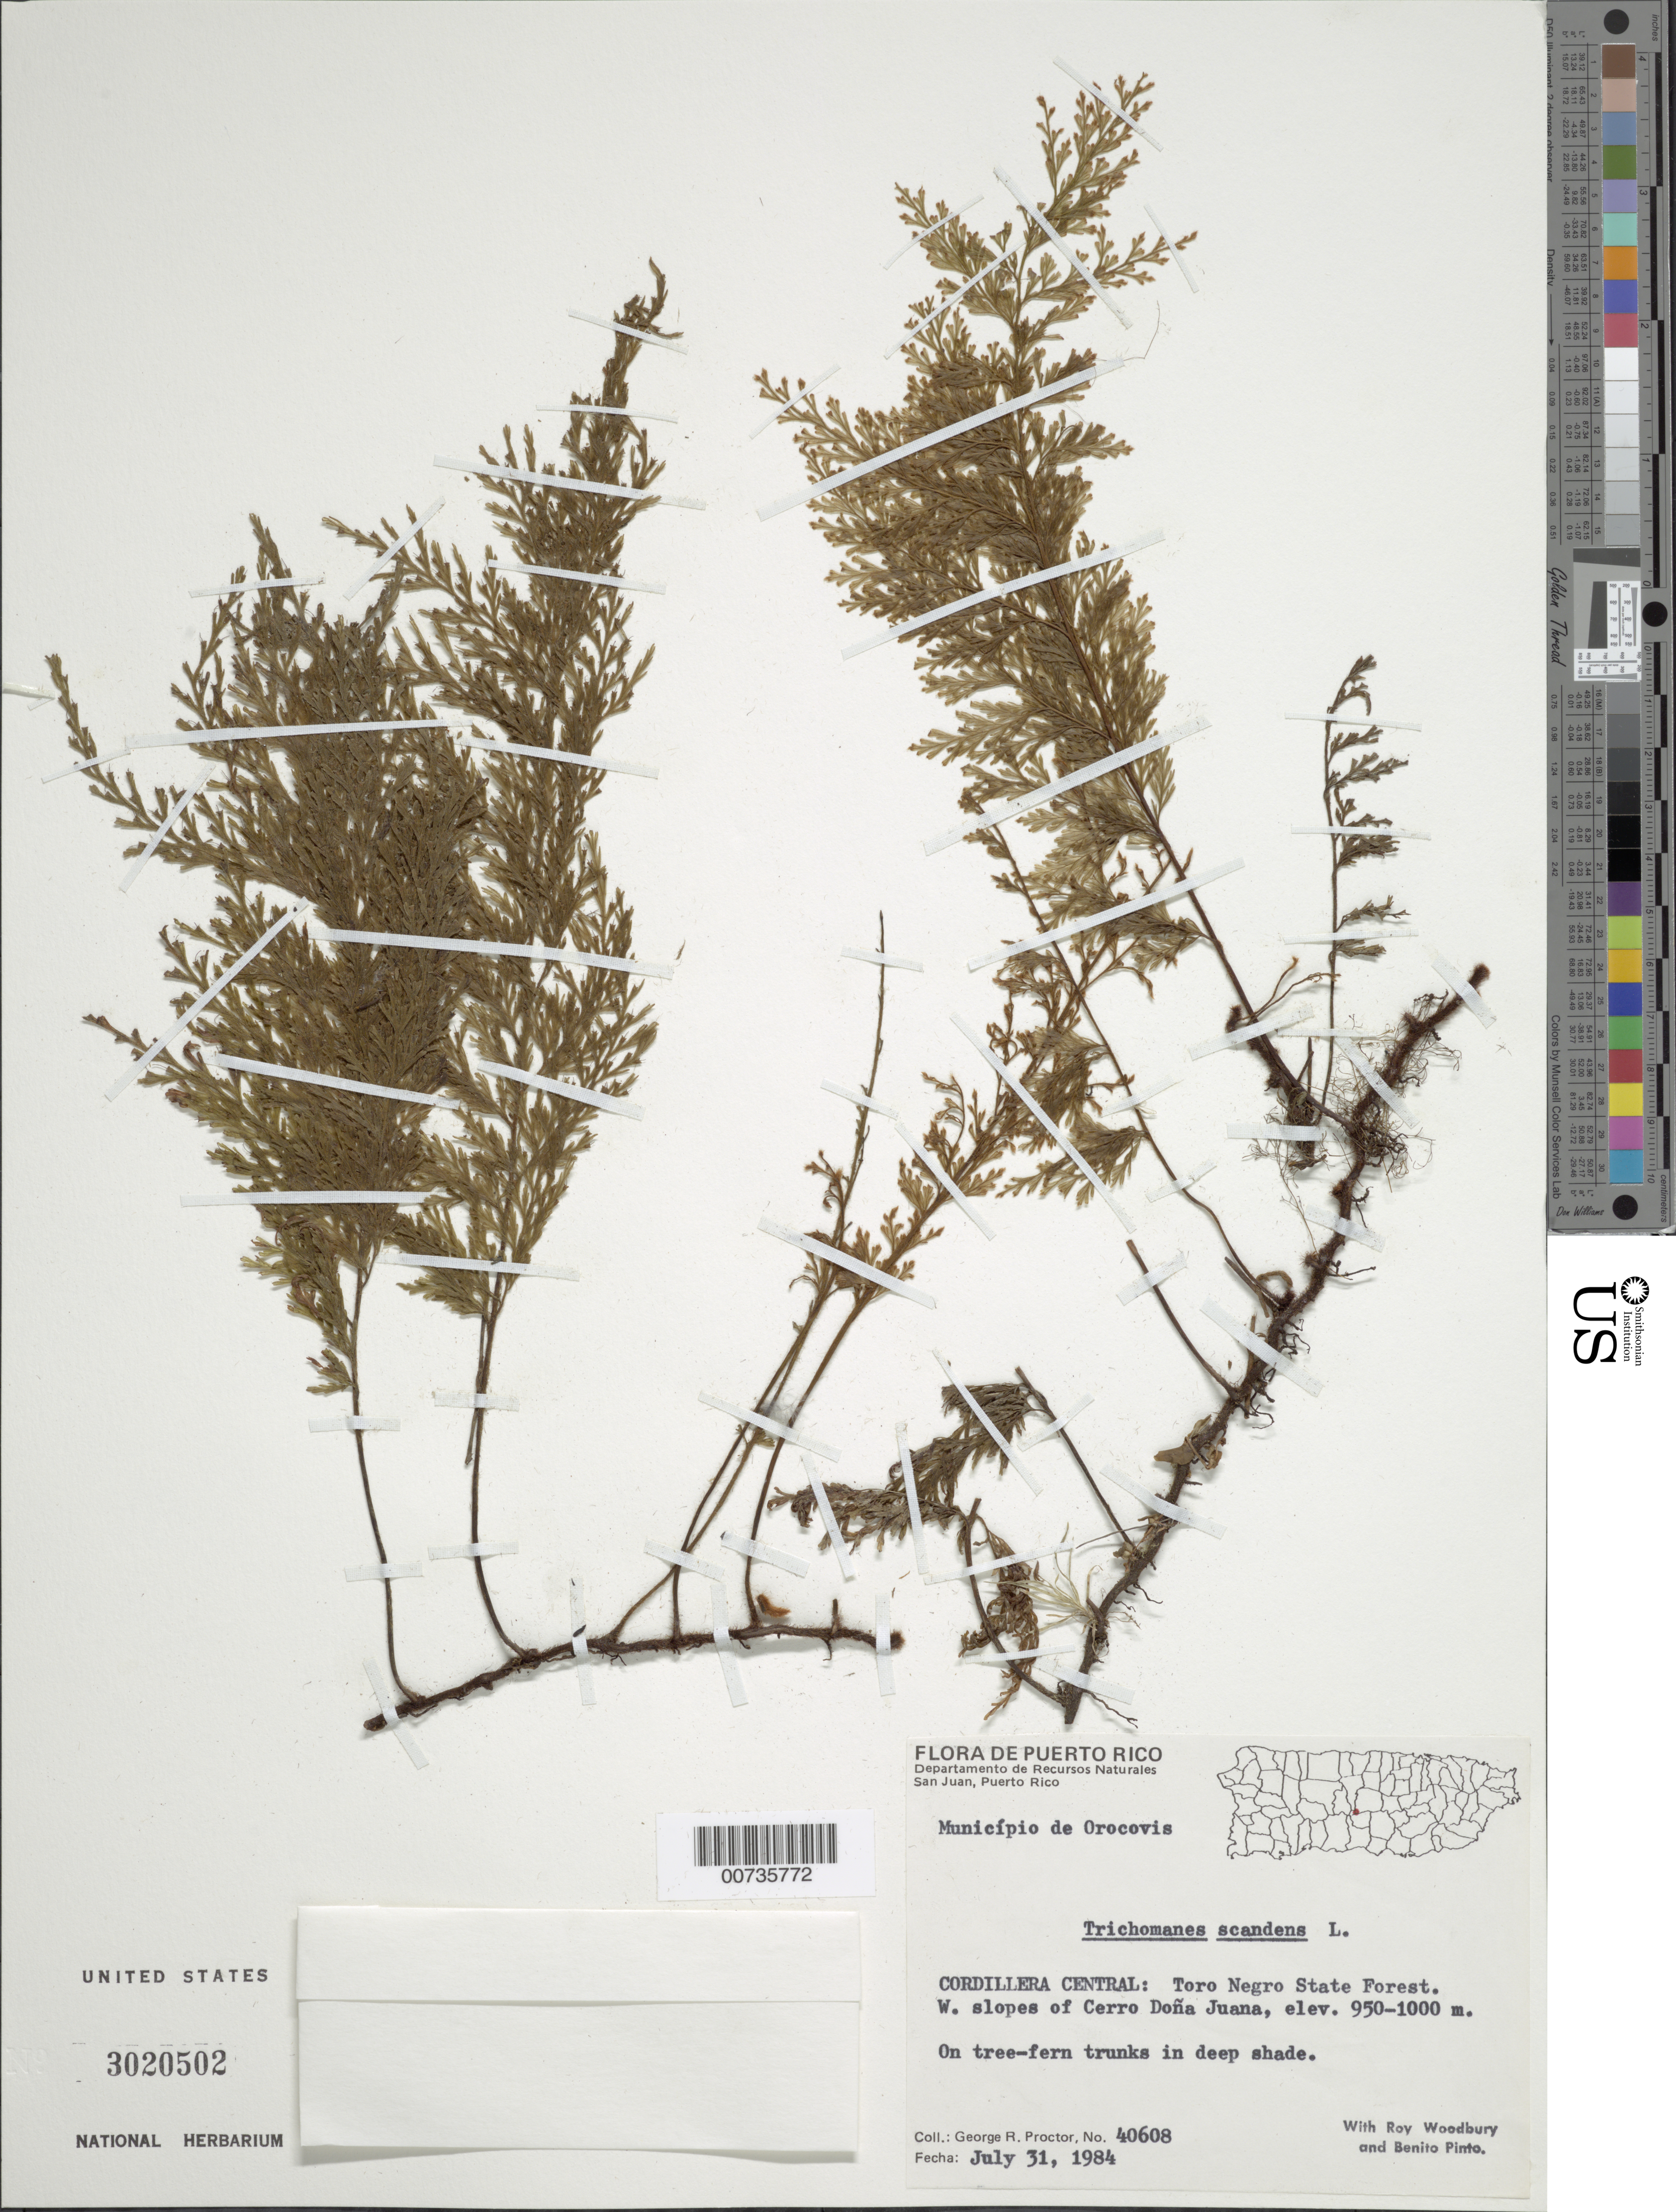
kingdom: Plantae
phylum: Tracheophyta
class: Polypodiopsida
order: Hymenophyllales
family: Hymenophyllaceae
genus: Trichomanes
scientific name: Trichomanes scandens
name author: L.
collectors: G. R. Proctor, R. O. Woodbury & B. Pinto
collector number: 40608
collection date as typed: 31 Jul 1984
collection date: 1984-07-31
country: Puerto Rico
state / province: Orocovis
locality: Mun. Orocovis, Cordillera Central: Toro Negro State Forest, W slopes of Cerro Doña Juana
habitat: On tree-fern trunks in deep shade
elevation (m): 950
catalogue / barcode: US 3020502